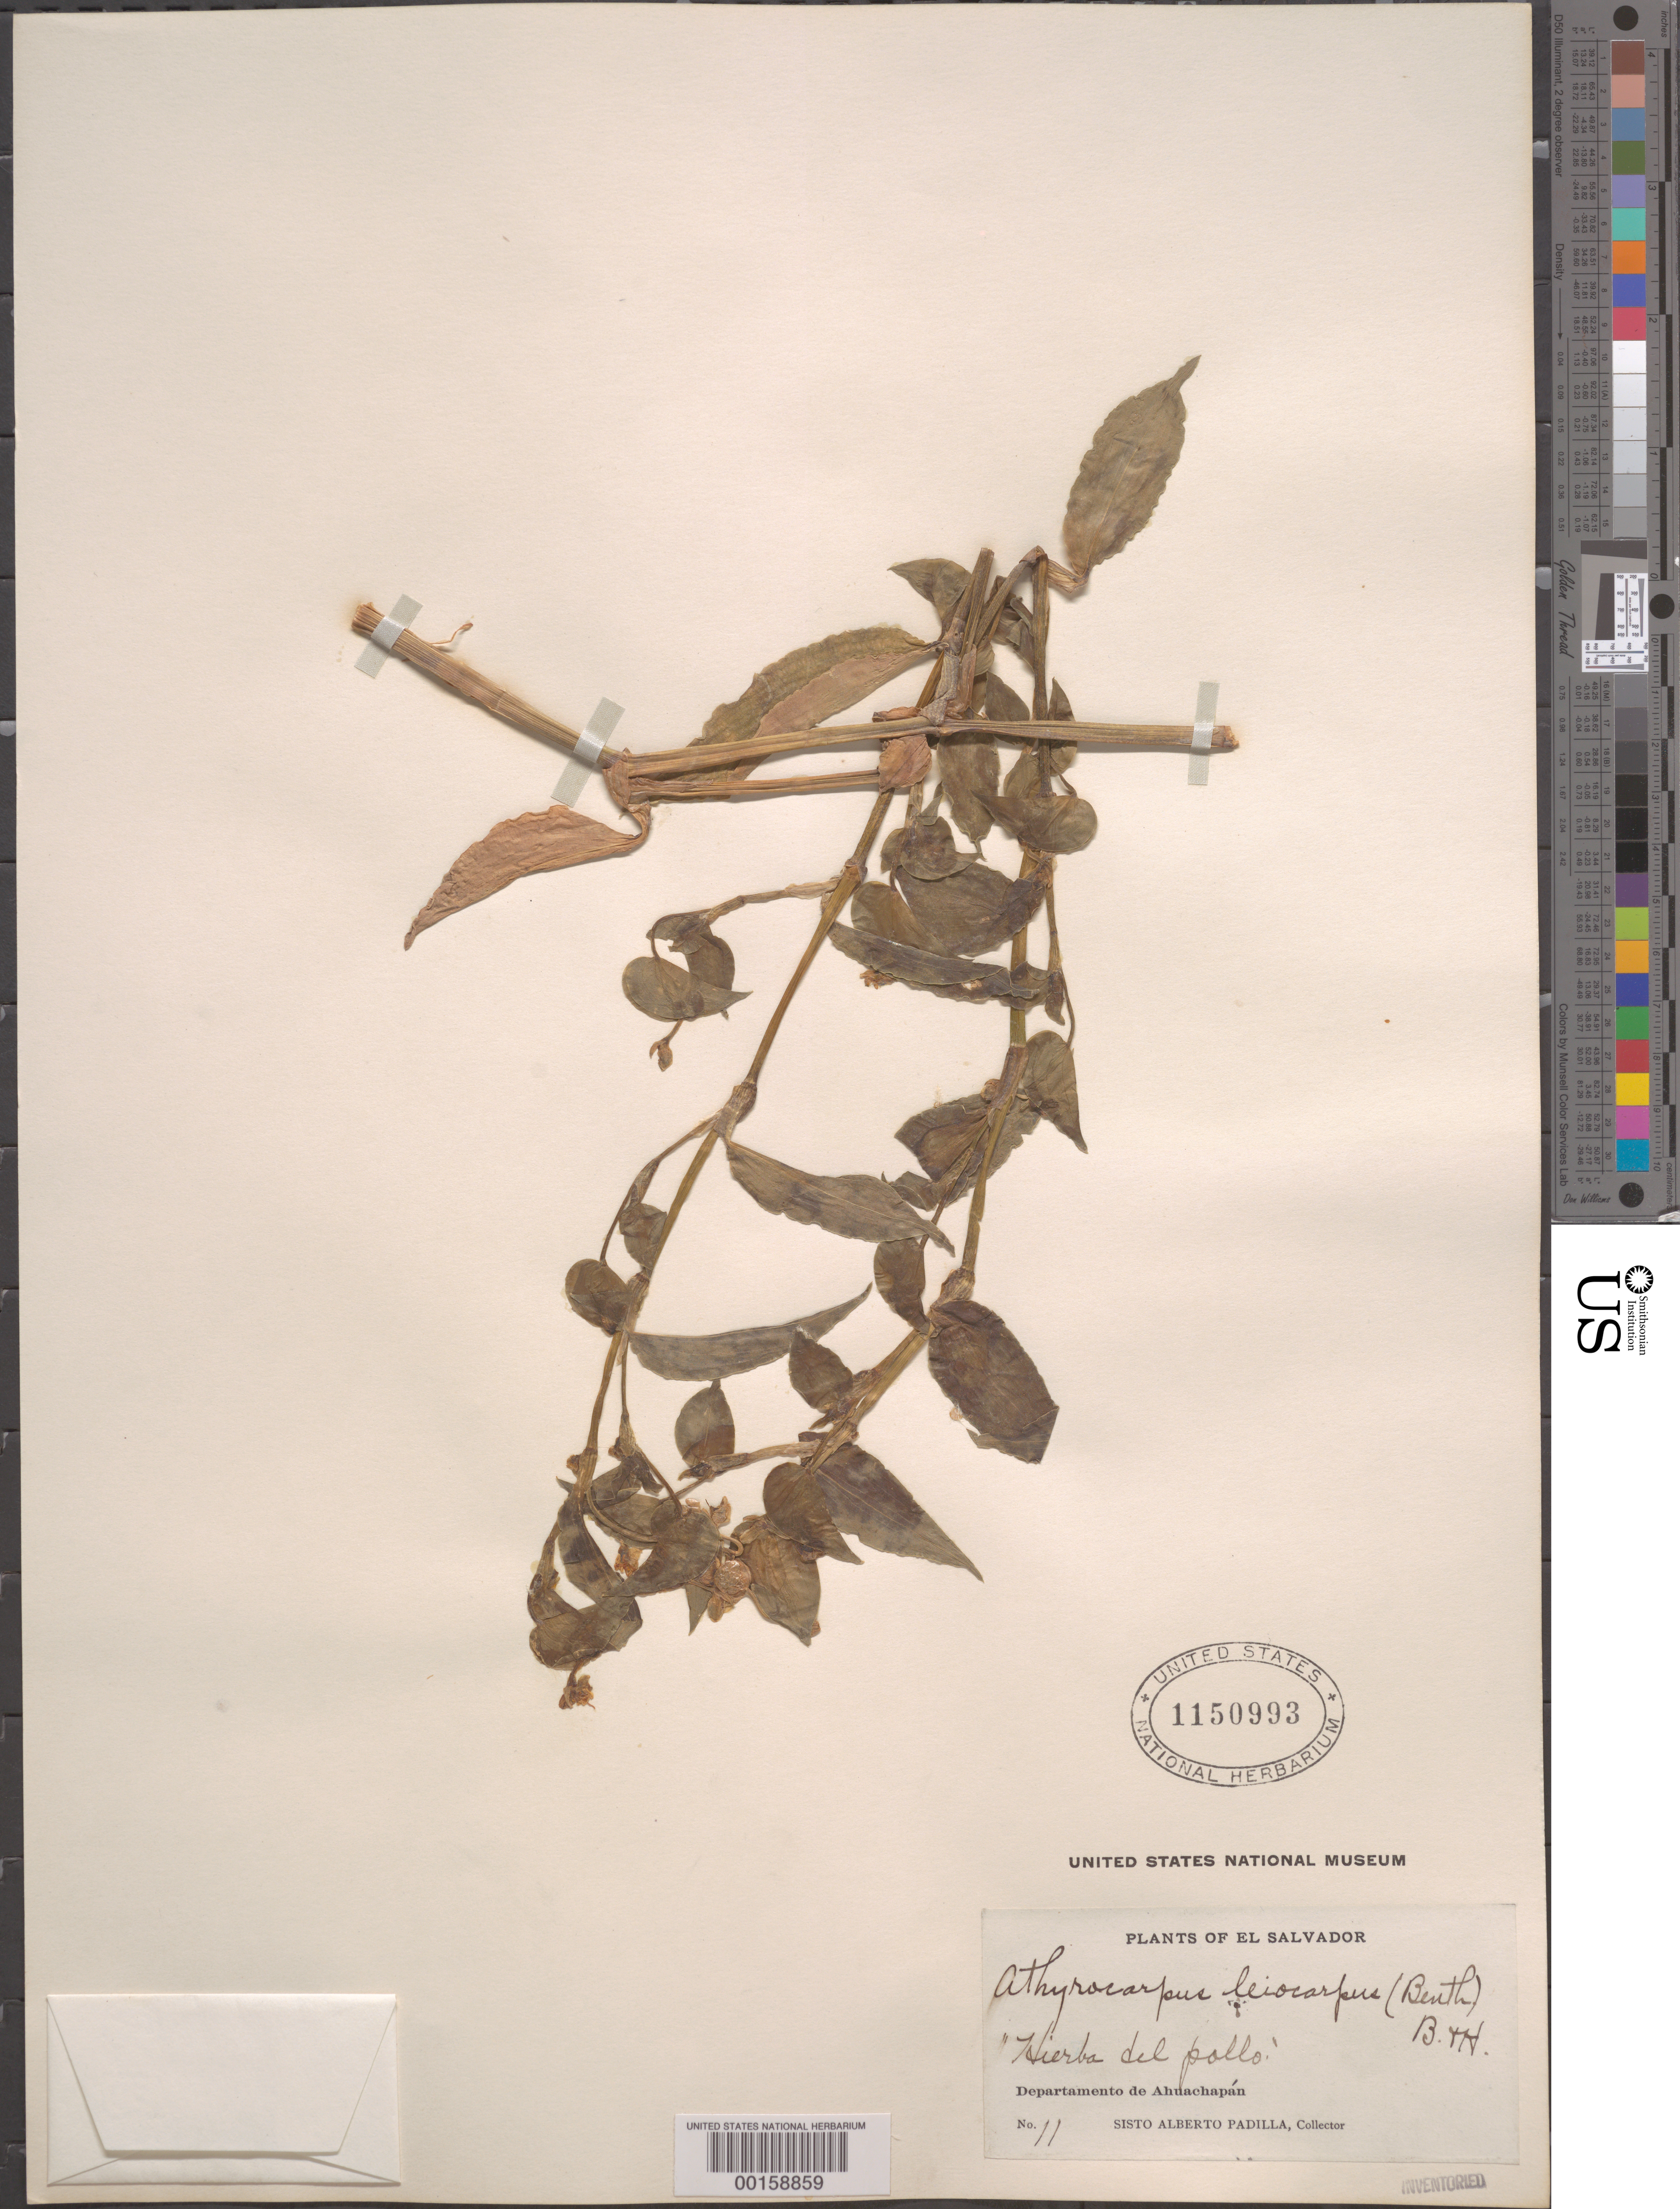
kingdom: Plantae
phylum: Tracheophyta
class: Liliopsida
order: Commelinales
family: Commelinaceae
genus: Commelina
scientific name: Commelina leiocarpa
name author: Benth.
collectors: S. A. Padilla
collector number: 11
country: El Salvador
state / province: Ahuachapán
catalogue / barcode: US 1150993